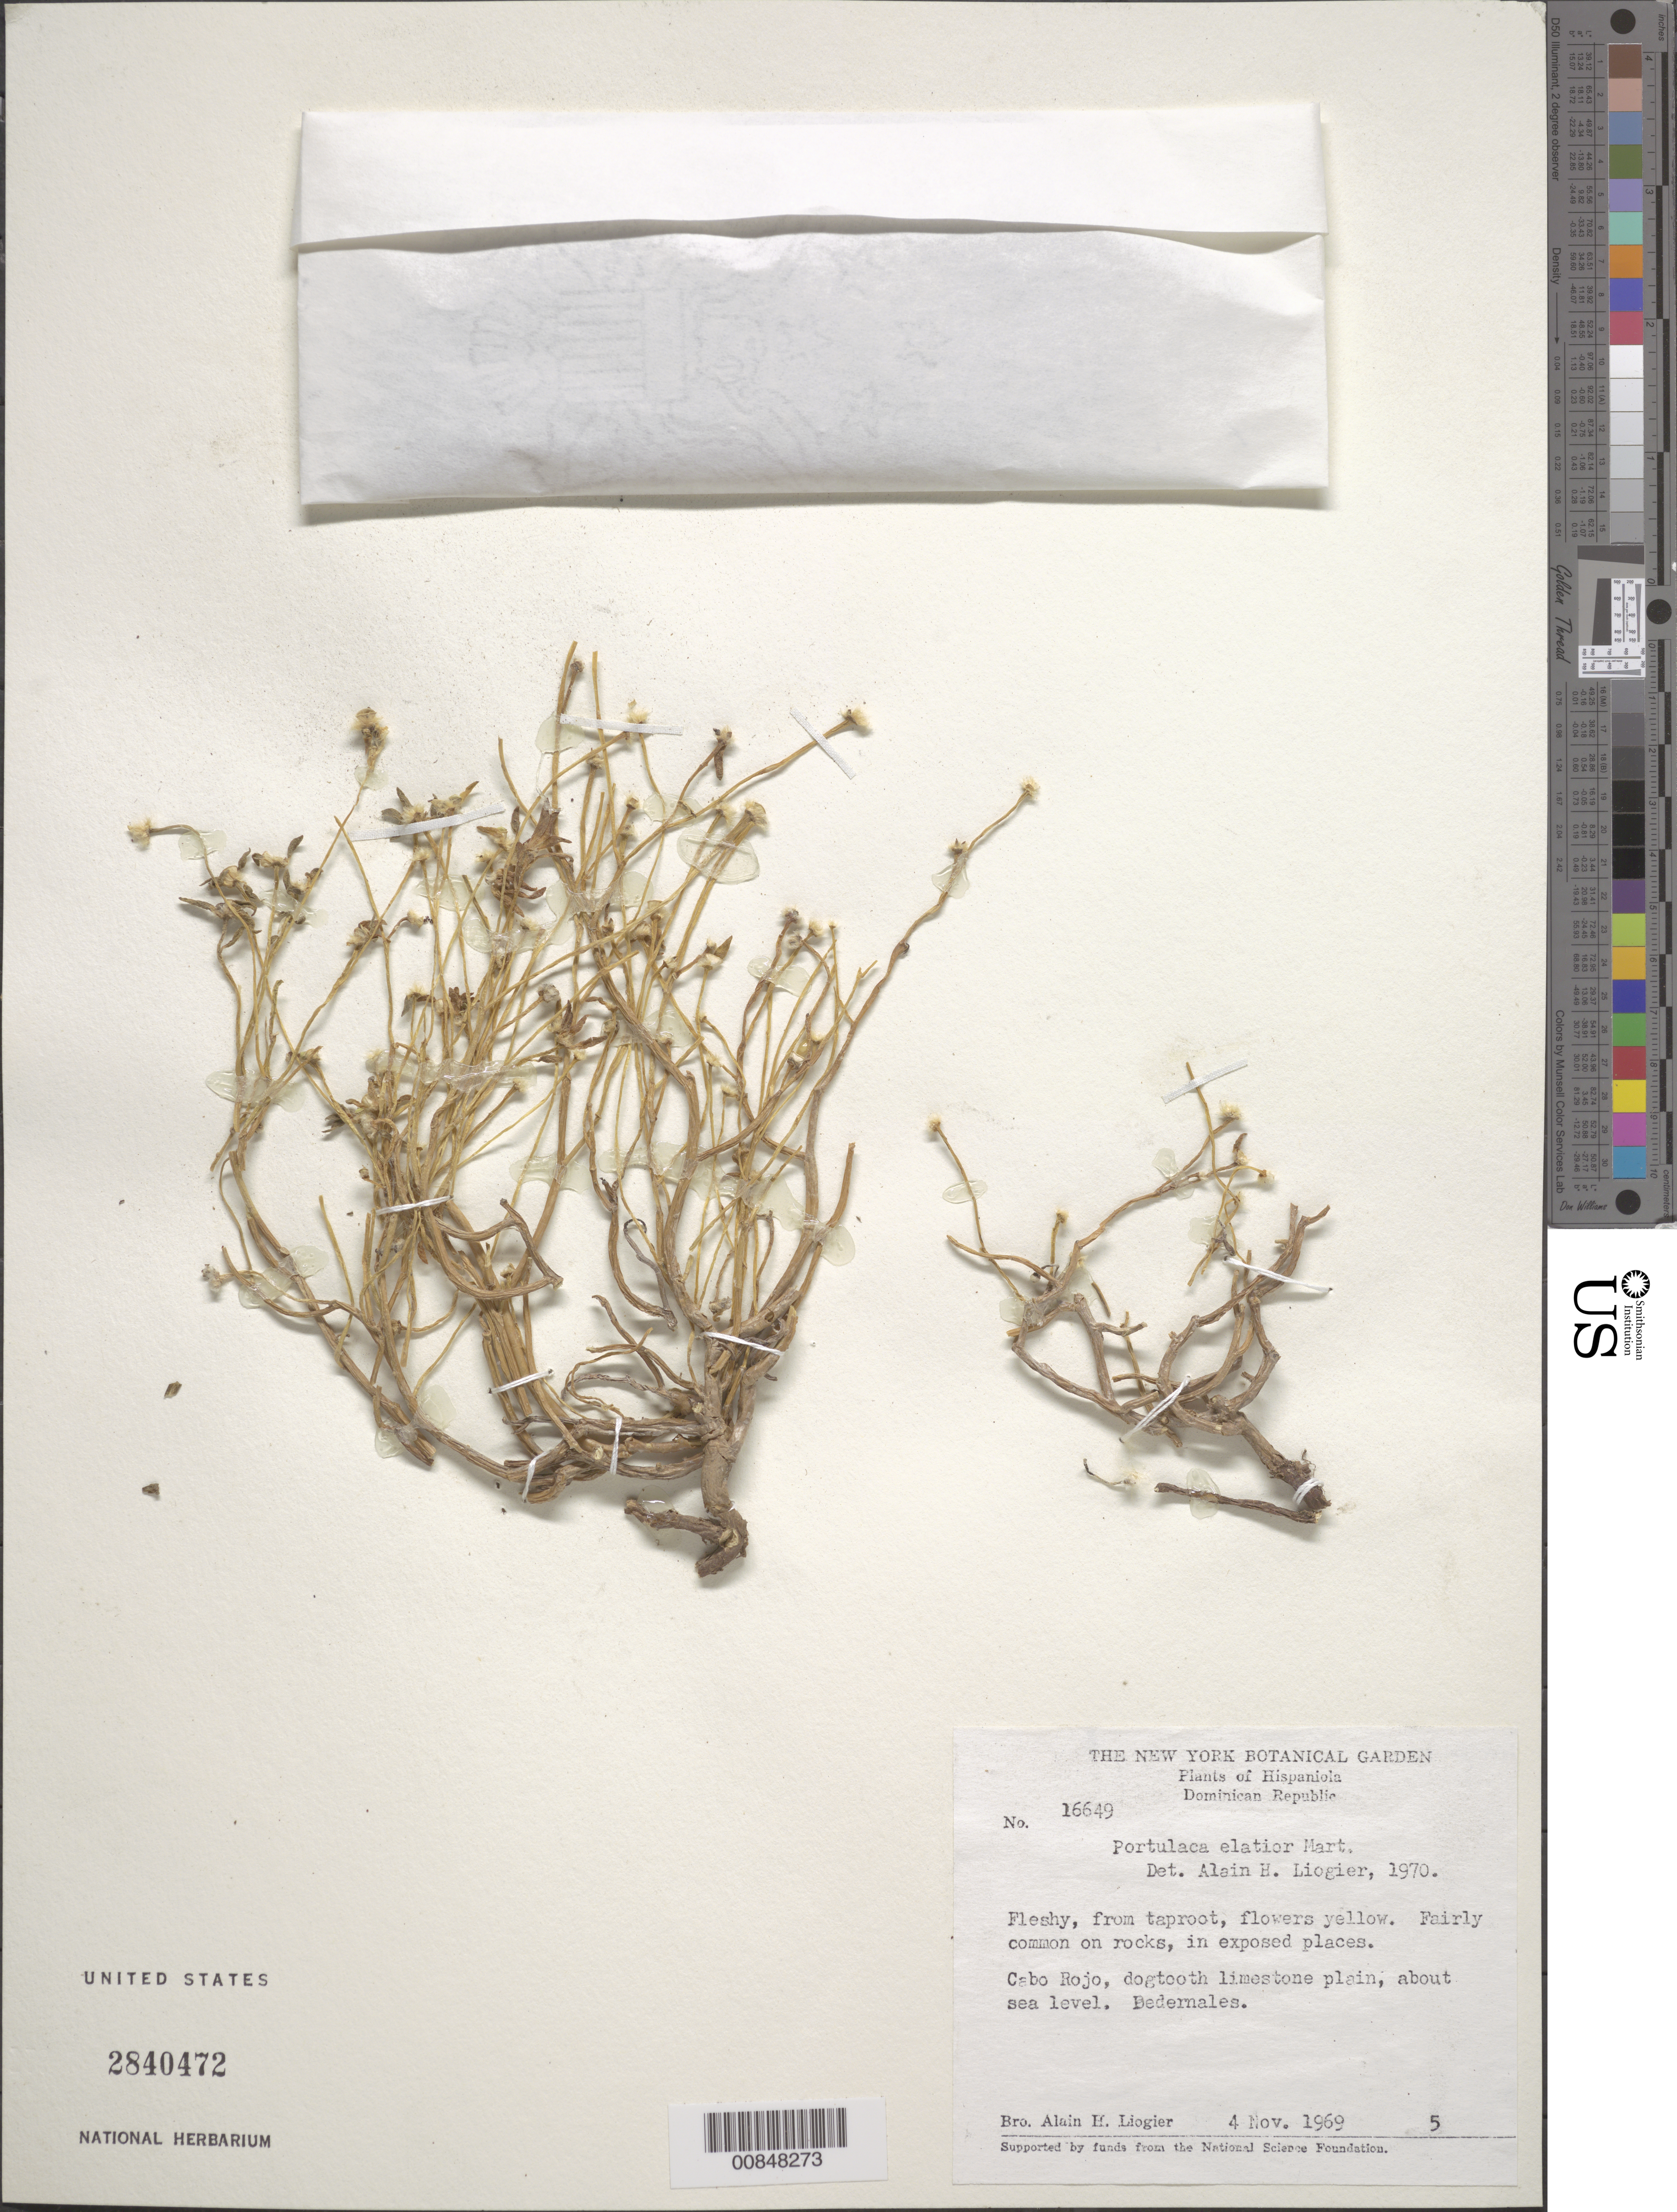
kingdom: Plantae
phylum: Tracheophyta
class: Magnoliopsida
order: Caryophyllales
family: Portulacaceae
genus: Portulaca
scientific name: Portulaca elatior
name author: Mart. ex Rohrb.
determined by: Liogier, Alain H.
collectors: A. H. Liogier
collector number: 16649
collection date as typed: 04 Nov 1969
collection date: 1969-11-04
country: Dominican Republic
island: Hispaniola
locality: Cabo Rojo. Pedernales.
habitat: Dogtooth limestone plain.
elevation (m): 0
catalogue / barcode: US 2840472